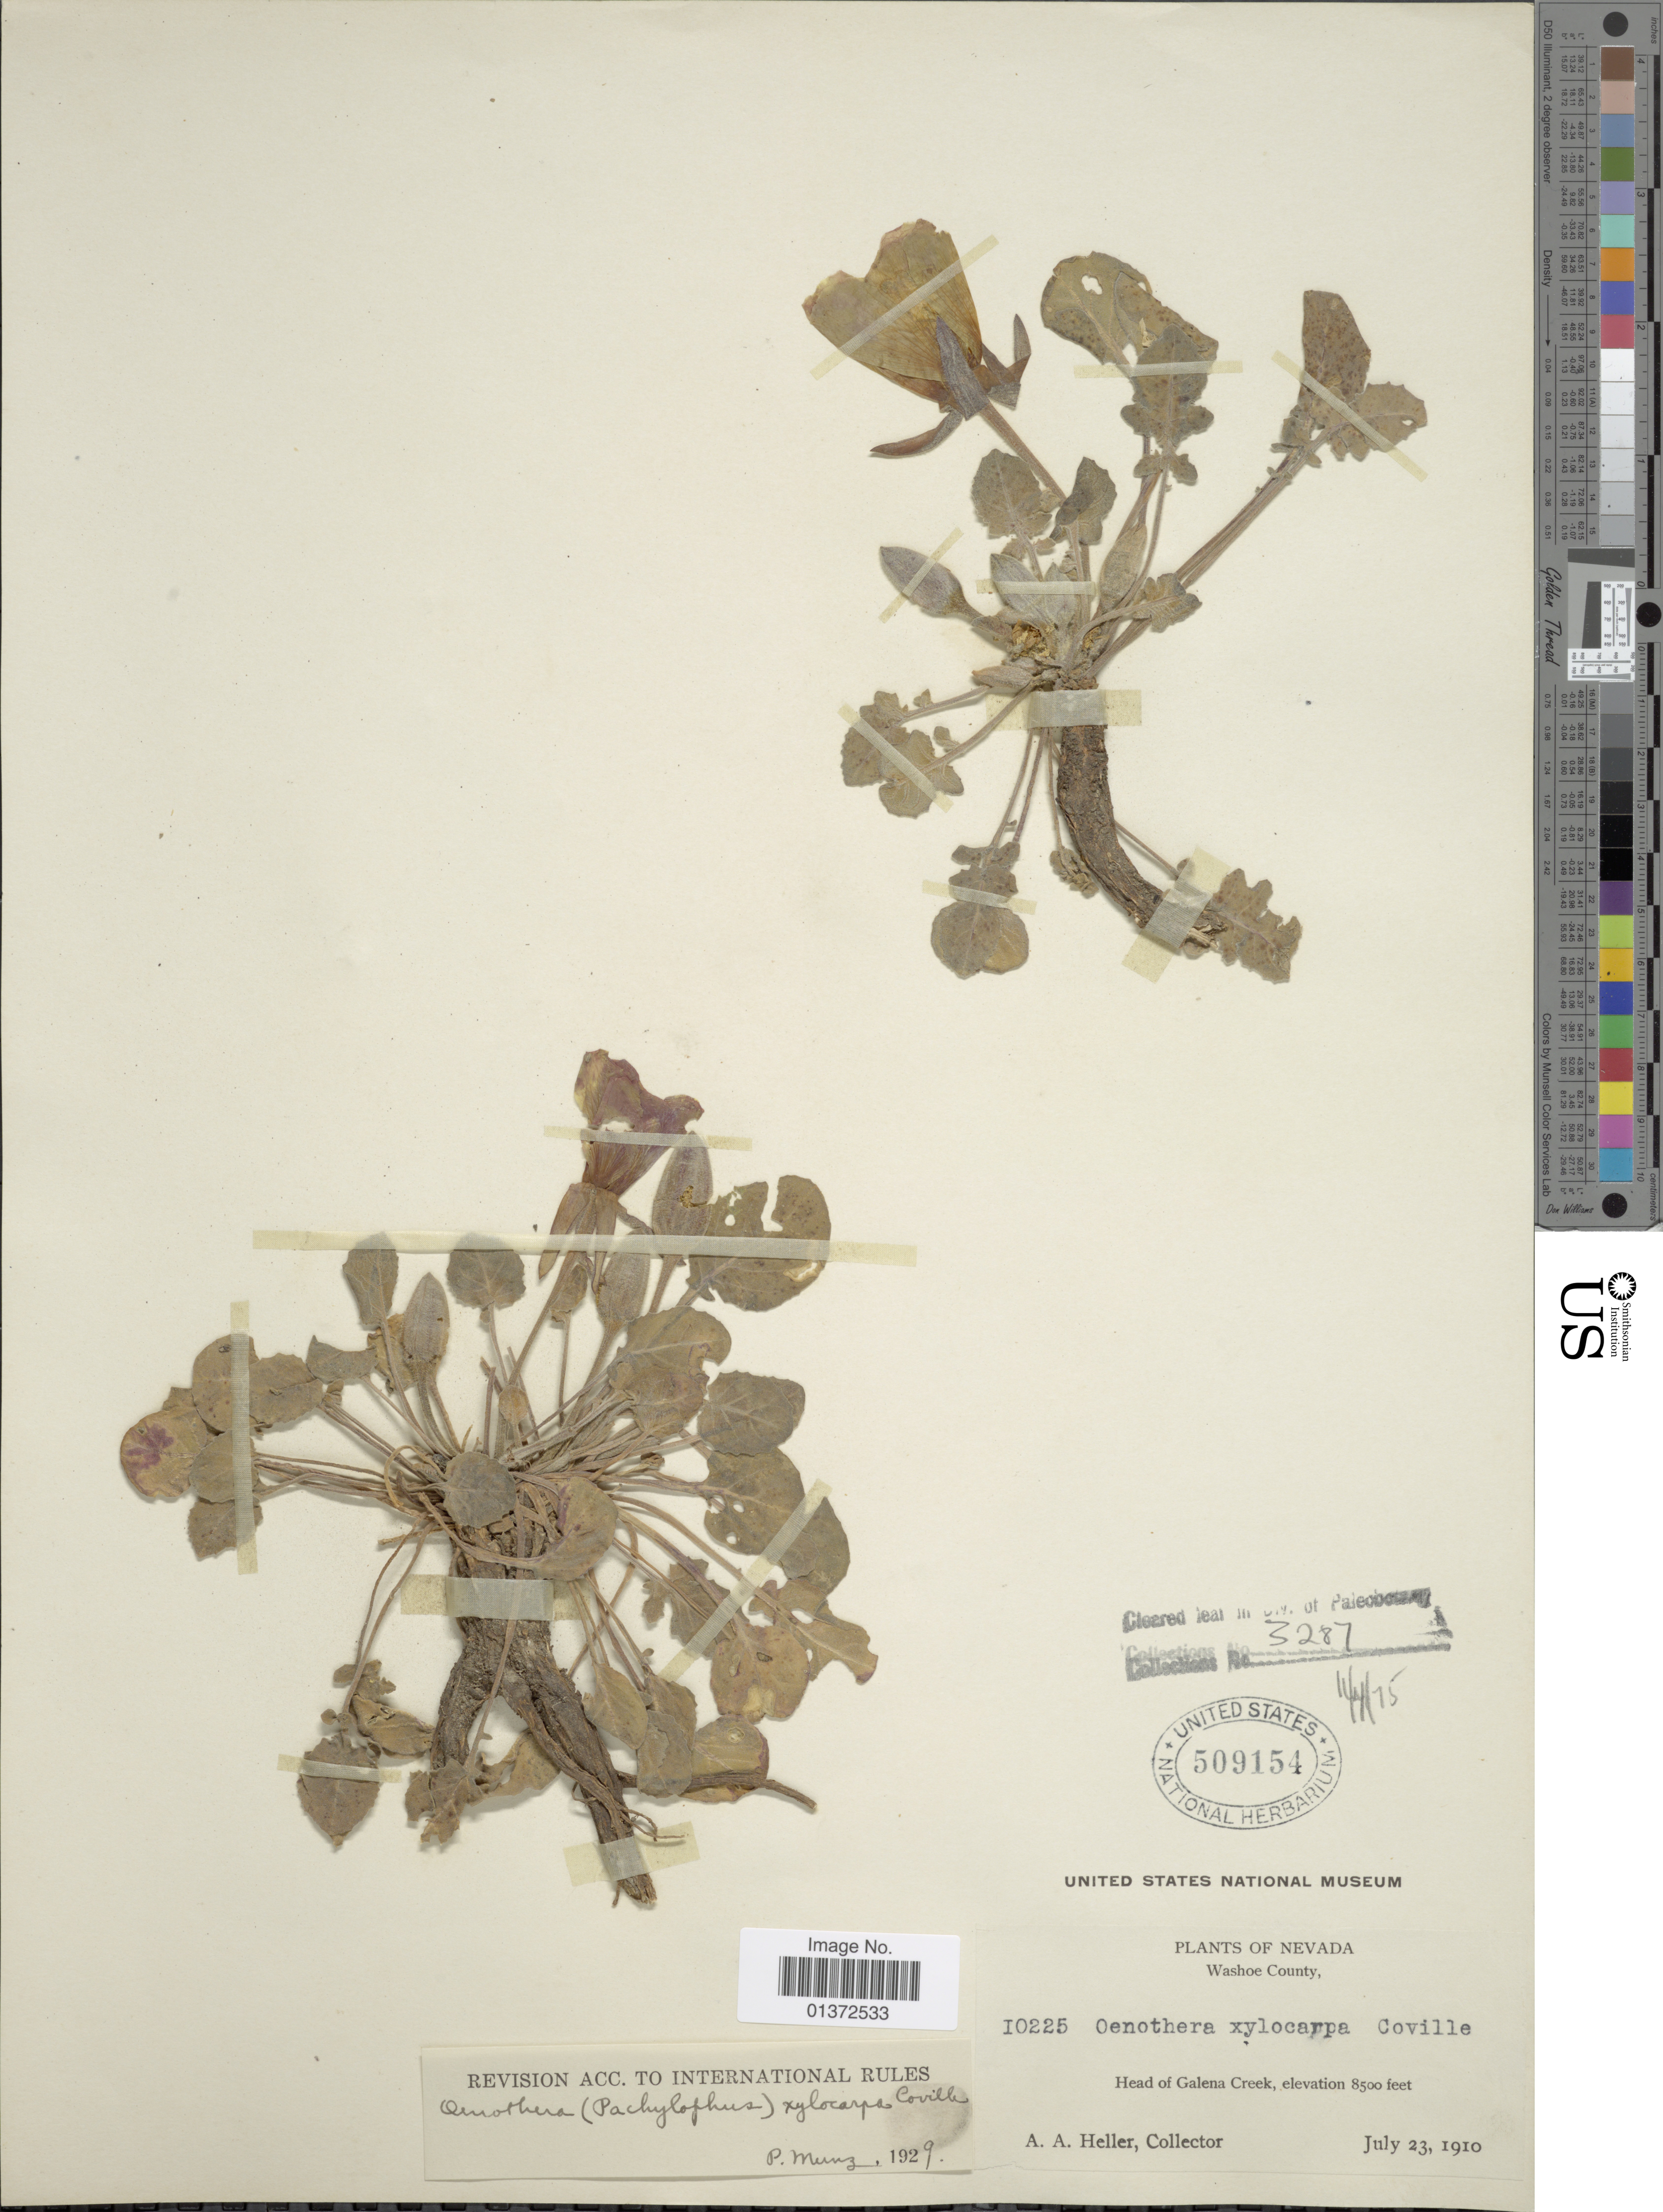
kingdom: Plantae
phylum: Tracheophyta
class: Magnoliopsida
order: Myrtales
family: Onagraceae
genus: Oenothera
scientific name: Oenothera xylocarpa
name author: Coville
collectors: A. A. Heller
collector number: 10225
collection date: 1910-07-23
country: United States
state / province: Nevada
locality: Washoe County, Head of Galena Creek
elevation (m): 2591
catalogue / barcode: US 509154